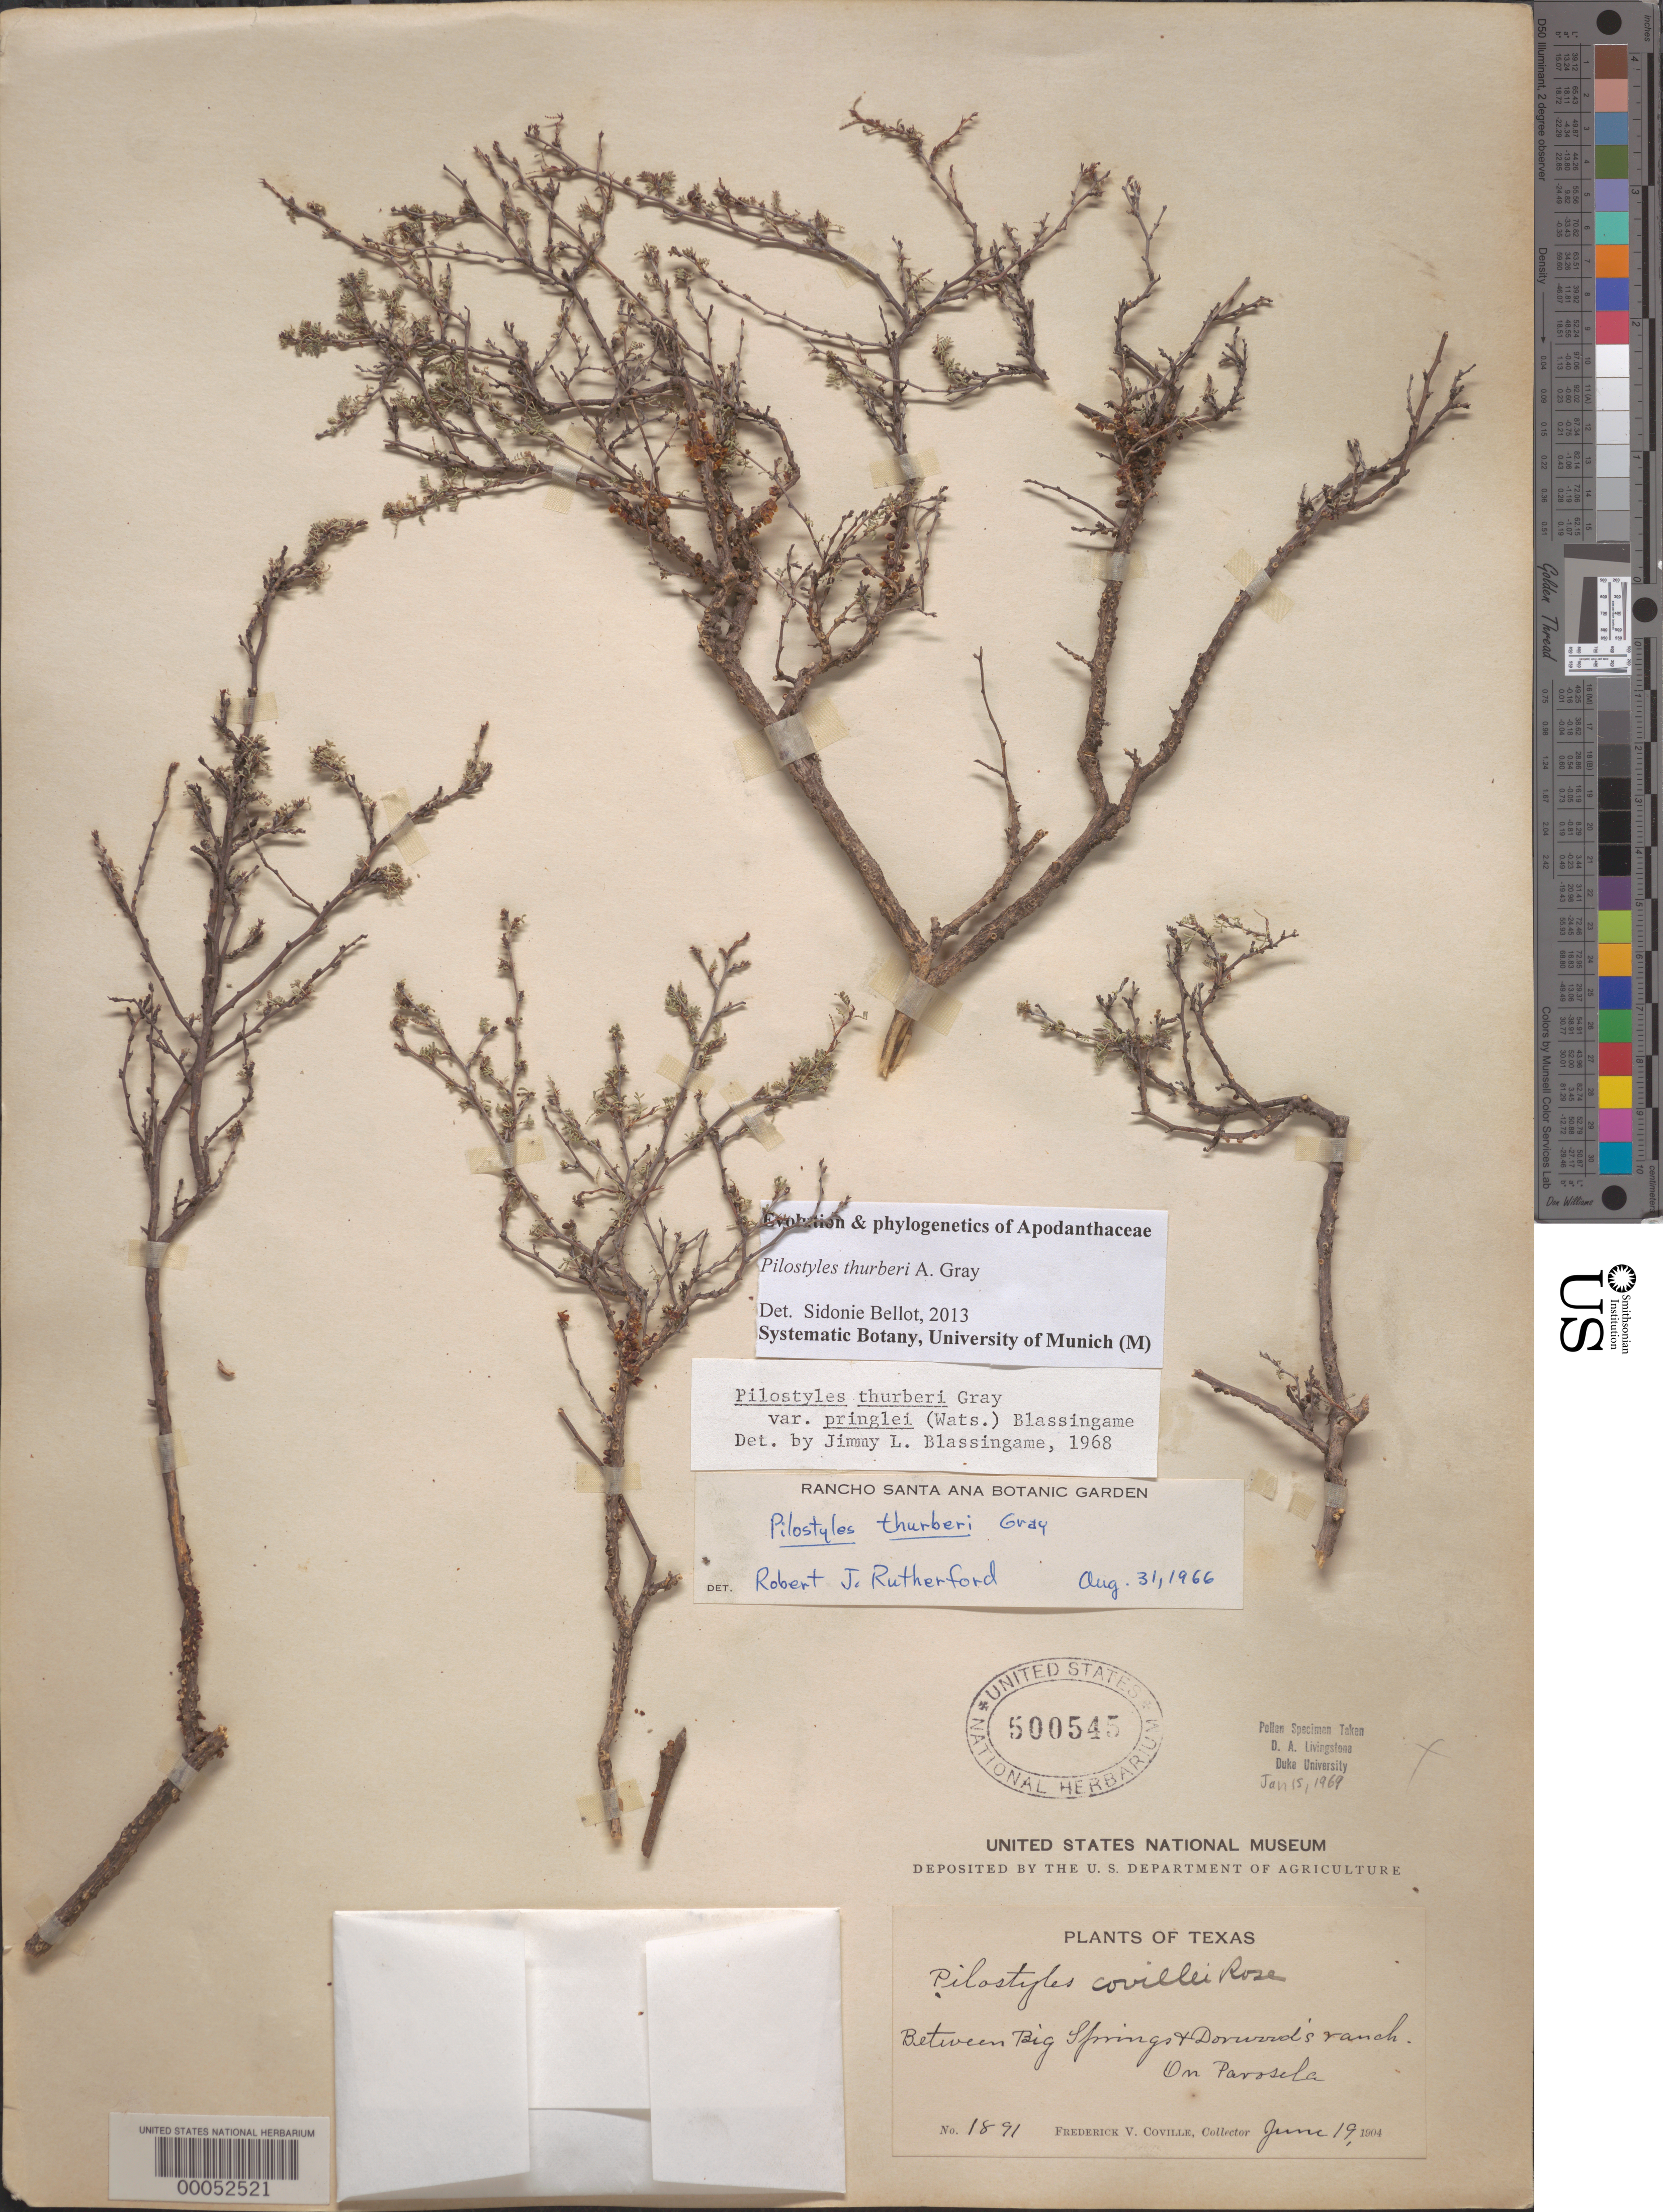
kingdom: Plantae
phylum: Tracheophyta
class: Magnoliopsida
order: Cucurbitales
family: Apodanthaceae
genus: Pilostyles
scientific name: Pilostyles thurberi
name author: A. Gray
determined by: Bellot, Sidonie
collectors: F. V. Coville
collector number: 1891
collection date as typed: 19 Jun 1904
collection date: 1904-06-19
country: United States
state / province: Texas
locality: Between big springs & donwood's ranch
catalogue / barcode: US 500545